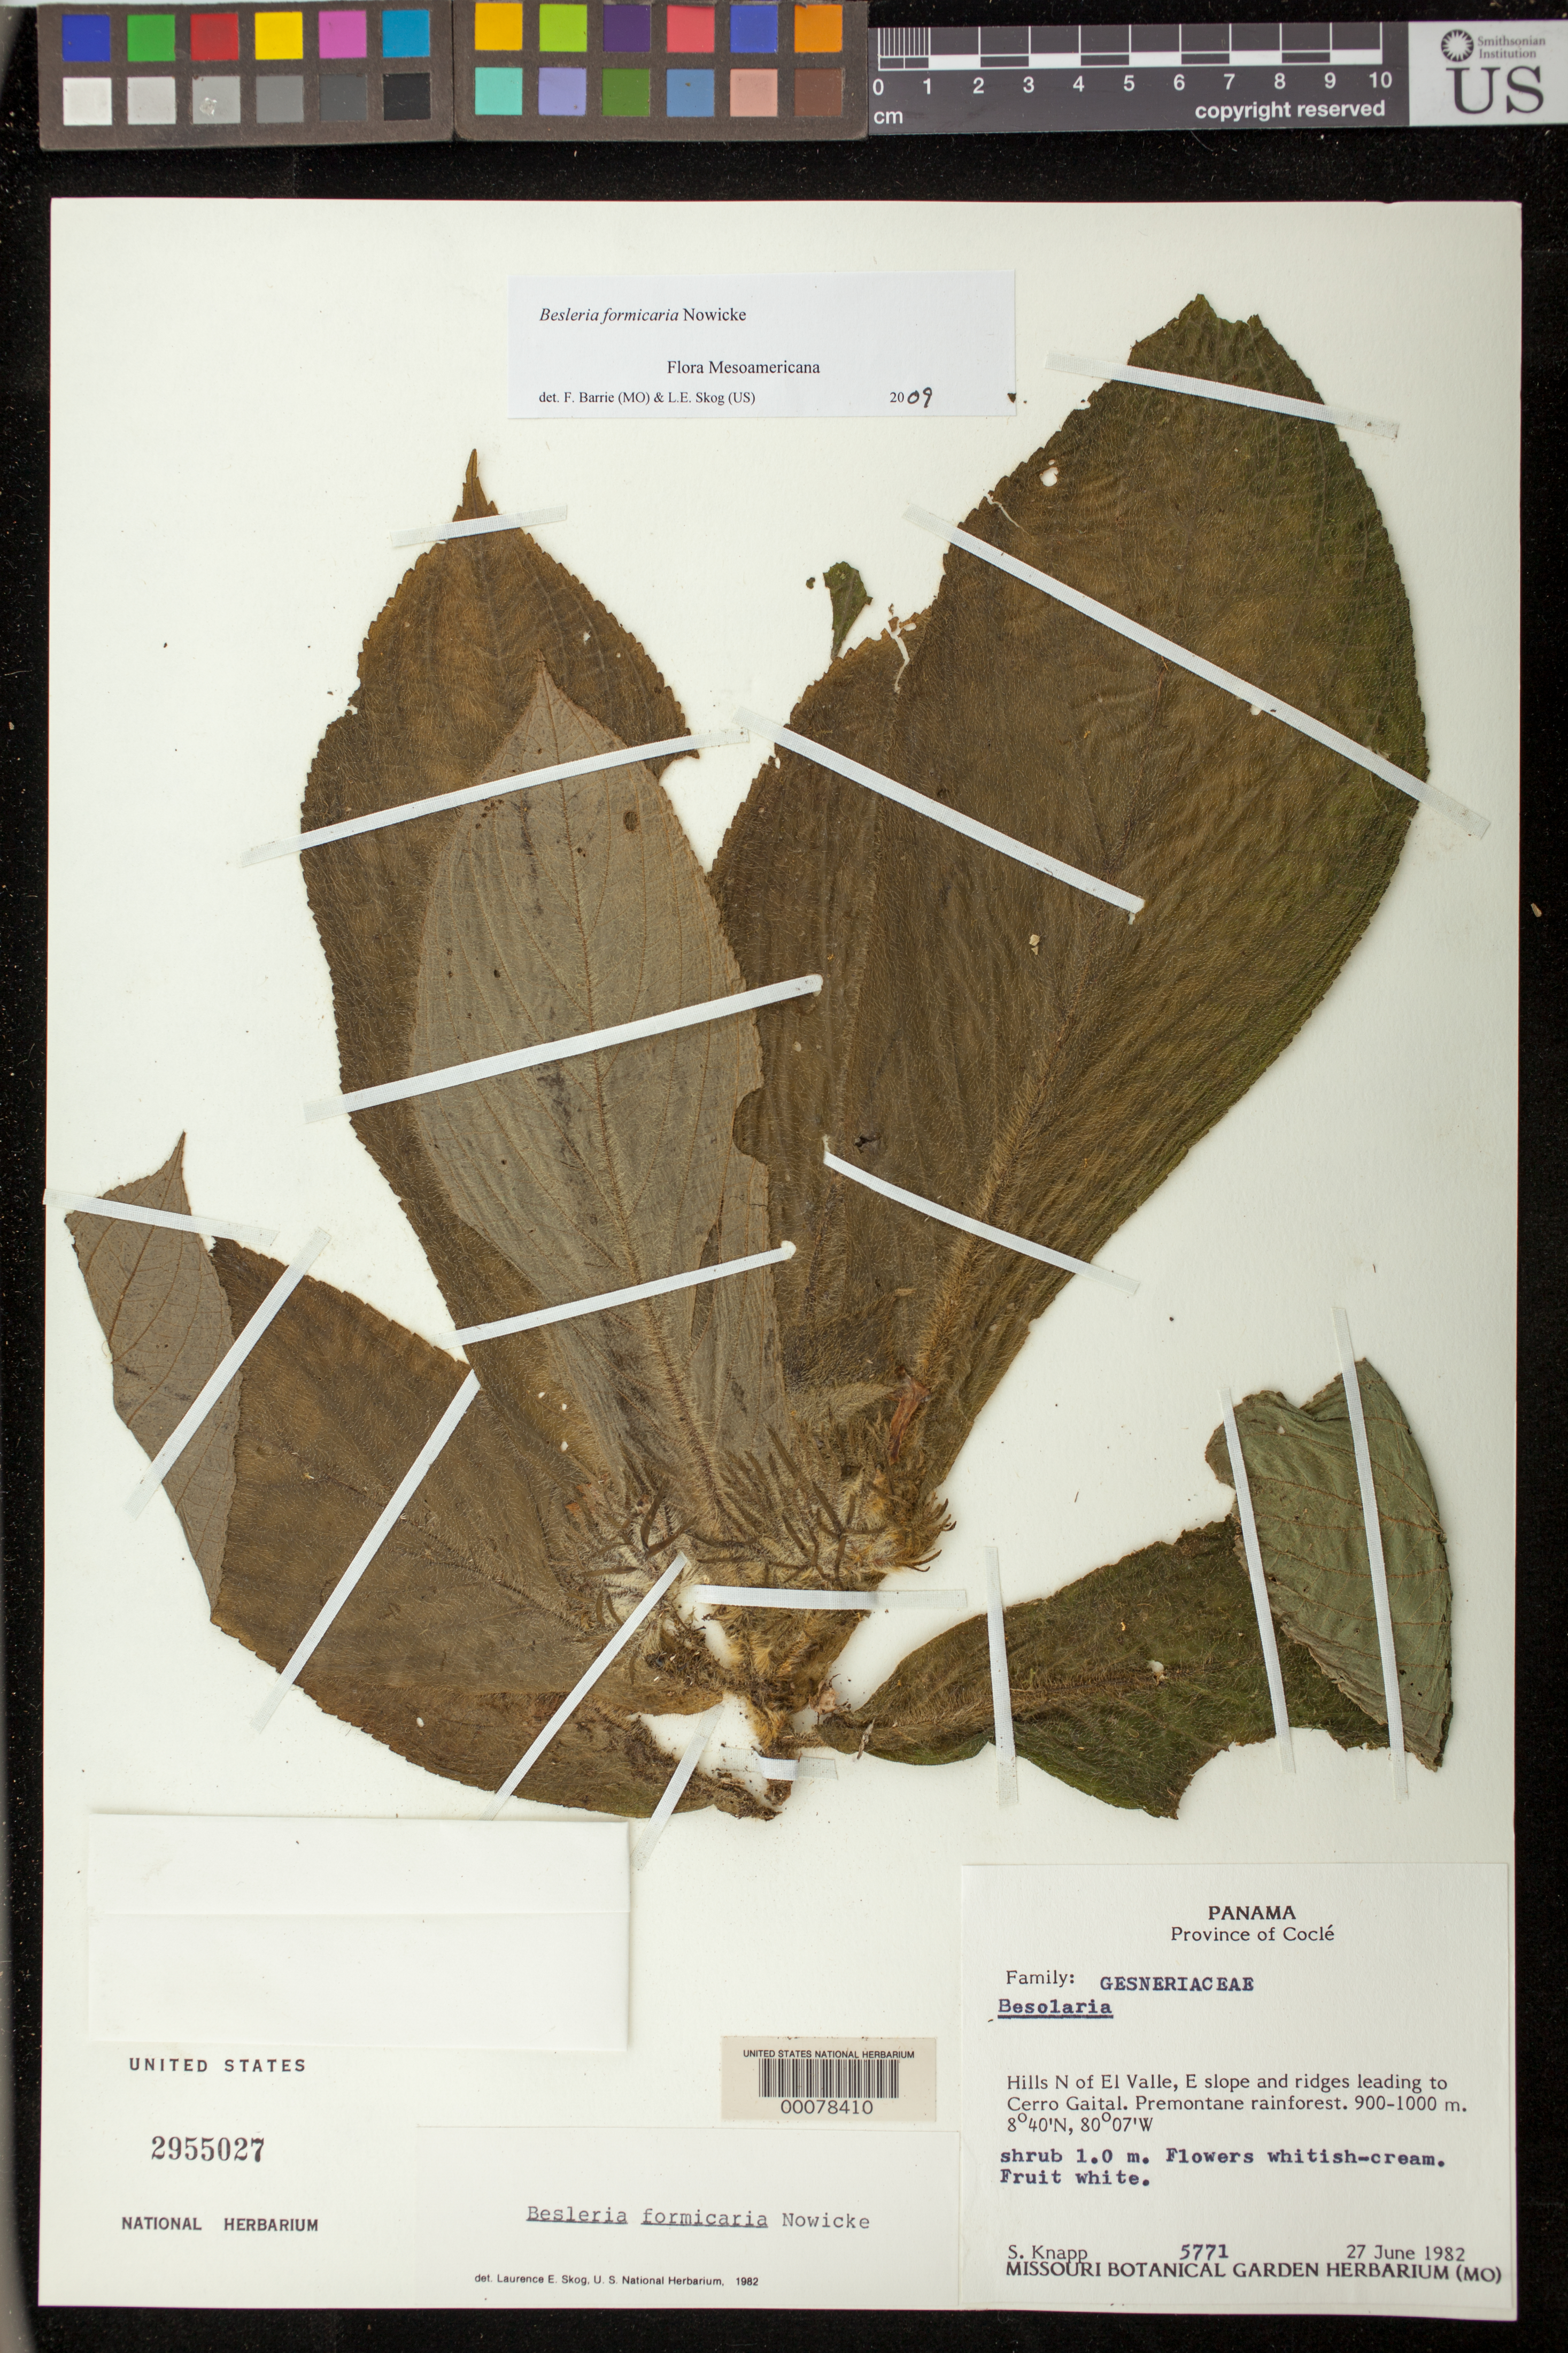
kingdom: Plantae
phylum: Tracheophyta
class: Magnoliopsida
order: Lamiales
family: Gesneriaceae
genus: Besleria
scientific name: Besleria formicaria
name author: Nowicke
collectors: S. Knapp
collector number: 5771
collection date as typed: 27 Jun 1982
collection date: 1982-06-27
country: Panama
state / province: Coclé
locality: Hills N of El Valle, E slope and ridges leading to Cerro Gaital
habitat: Premontane rainforest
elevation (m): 900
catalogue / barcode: US 2955027